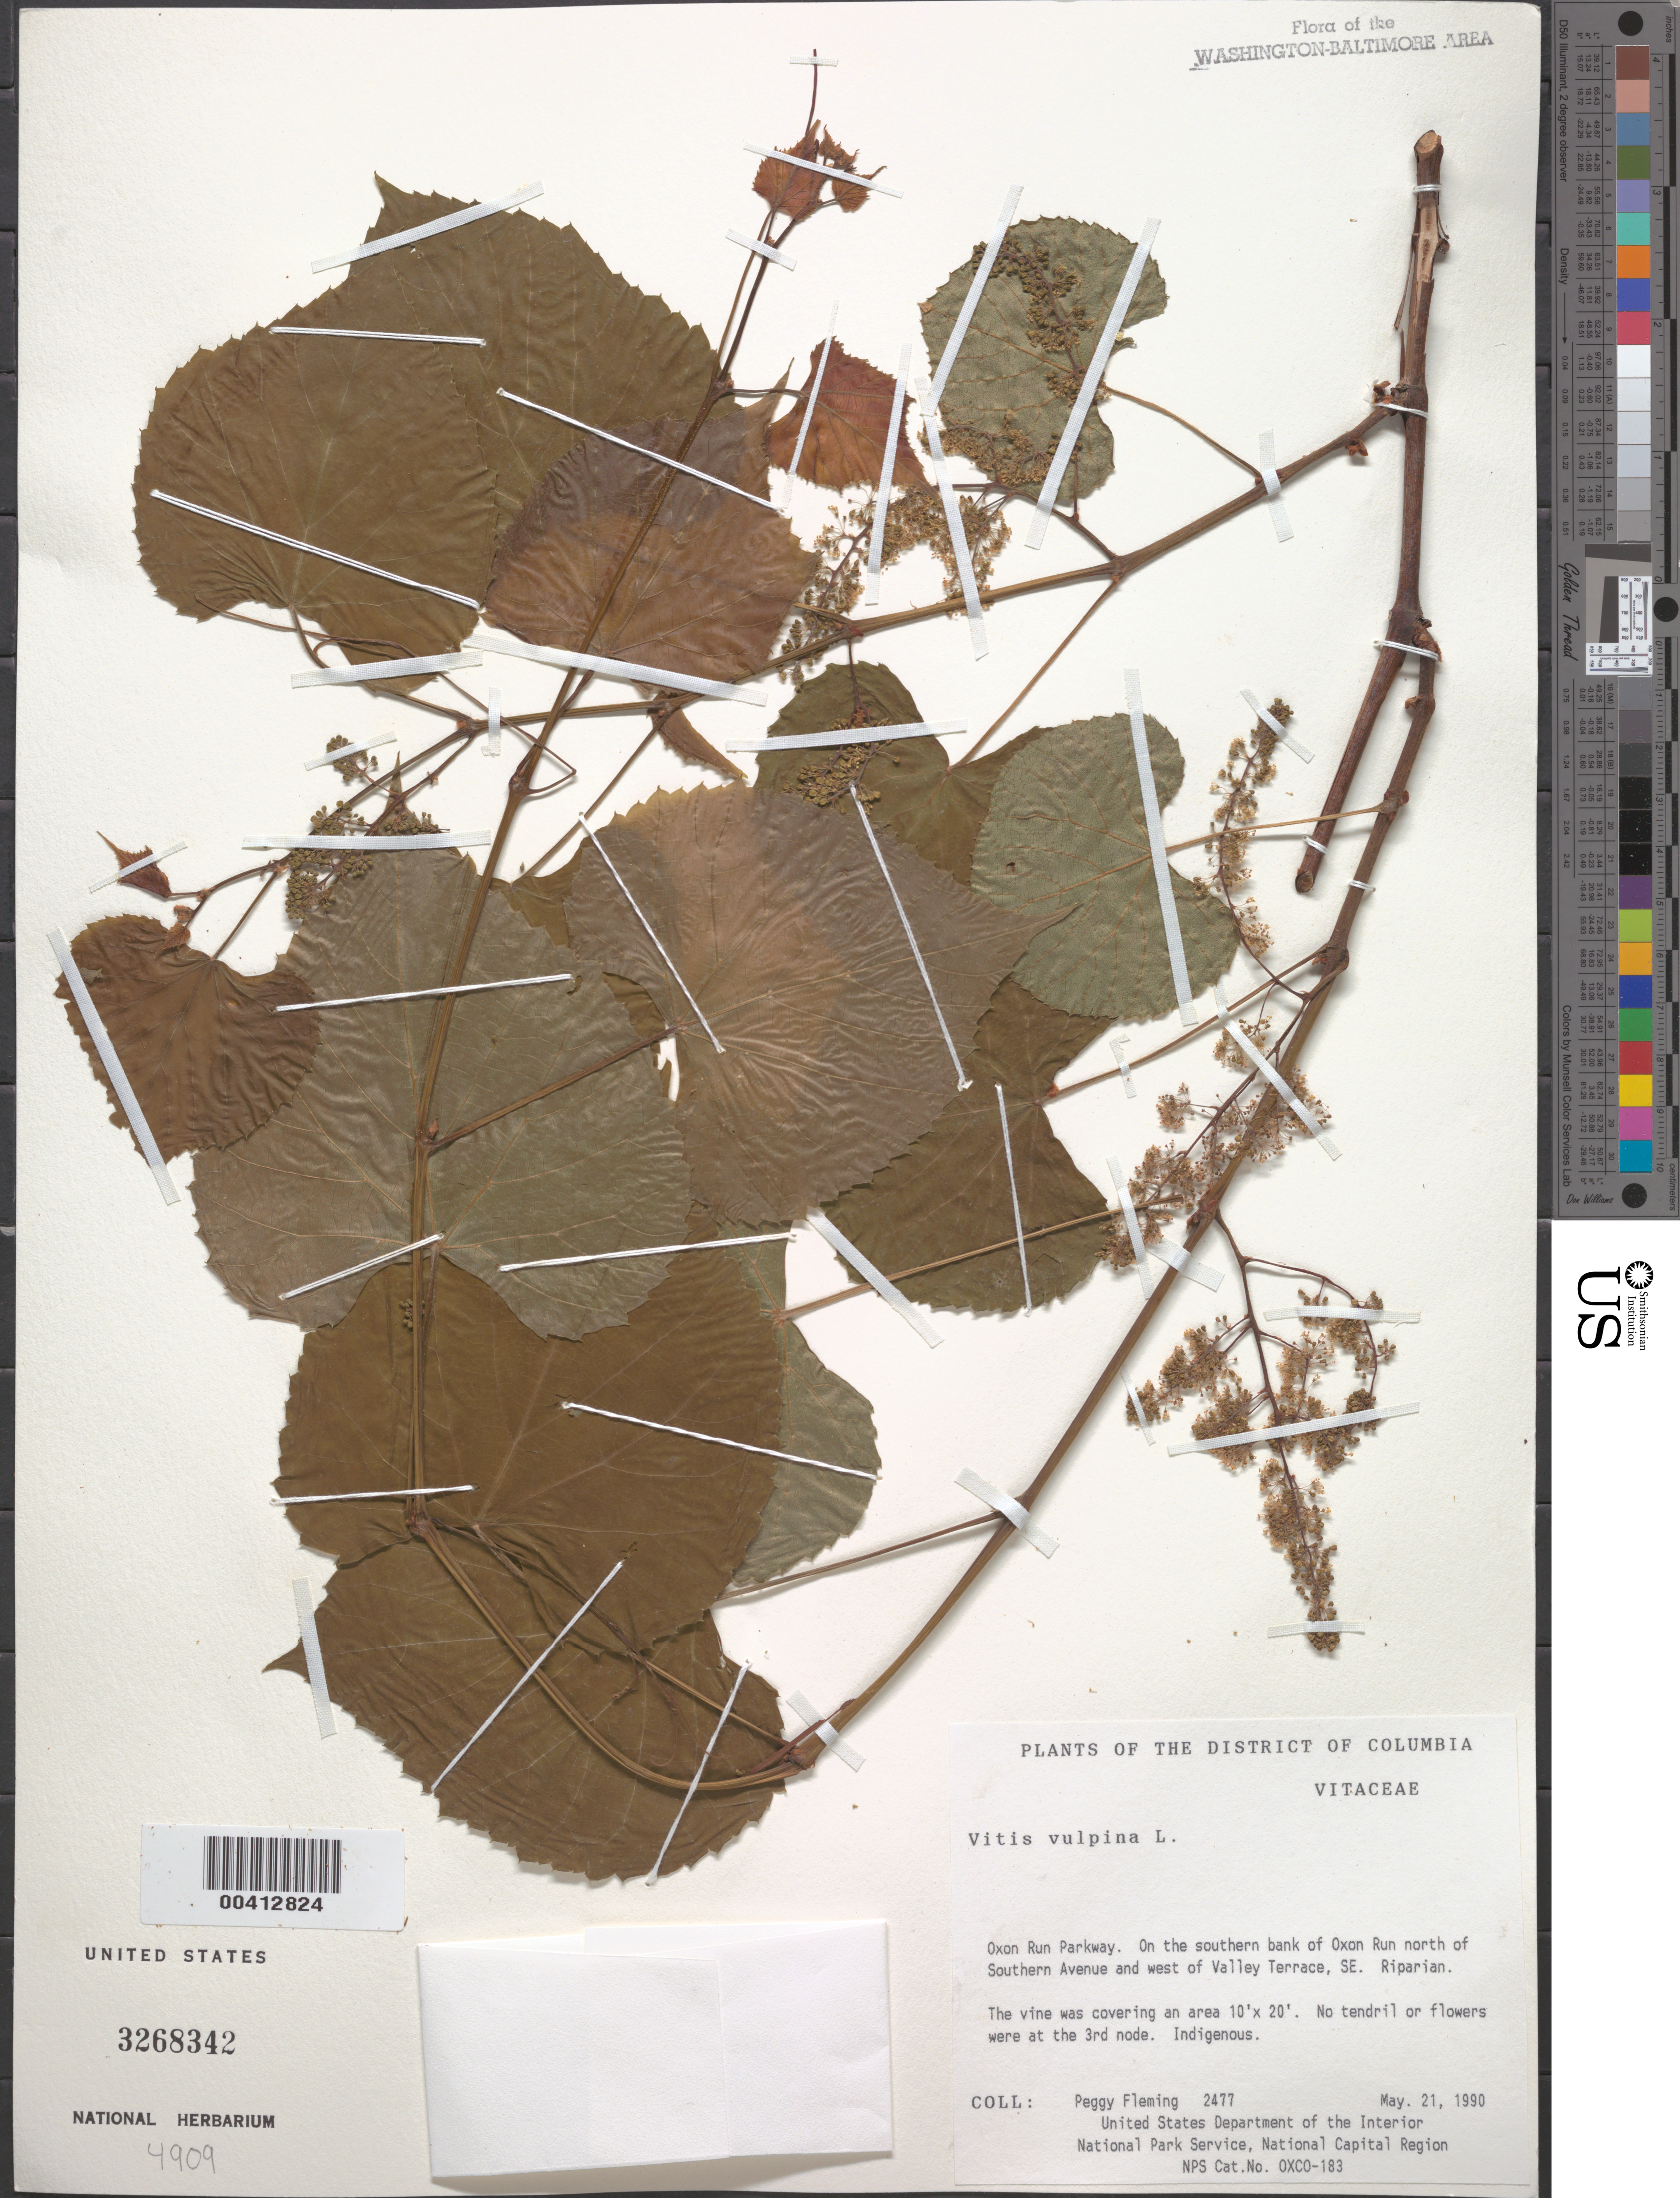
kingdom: Plantae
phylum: Tracheophyta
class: Magnoliopsida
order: Vitales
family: Vitaceae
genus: Vitis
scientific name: Vitis vulpina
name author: L.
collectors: P. Fleming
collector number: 2477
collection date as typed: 21 May 1990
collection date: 1990-05-21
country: United States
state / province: District of Columbia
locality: Oxon Run Parkway, Oxon Run N of Southern Ave and W of Valley Terrace, SE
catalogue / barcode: US 3268342